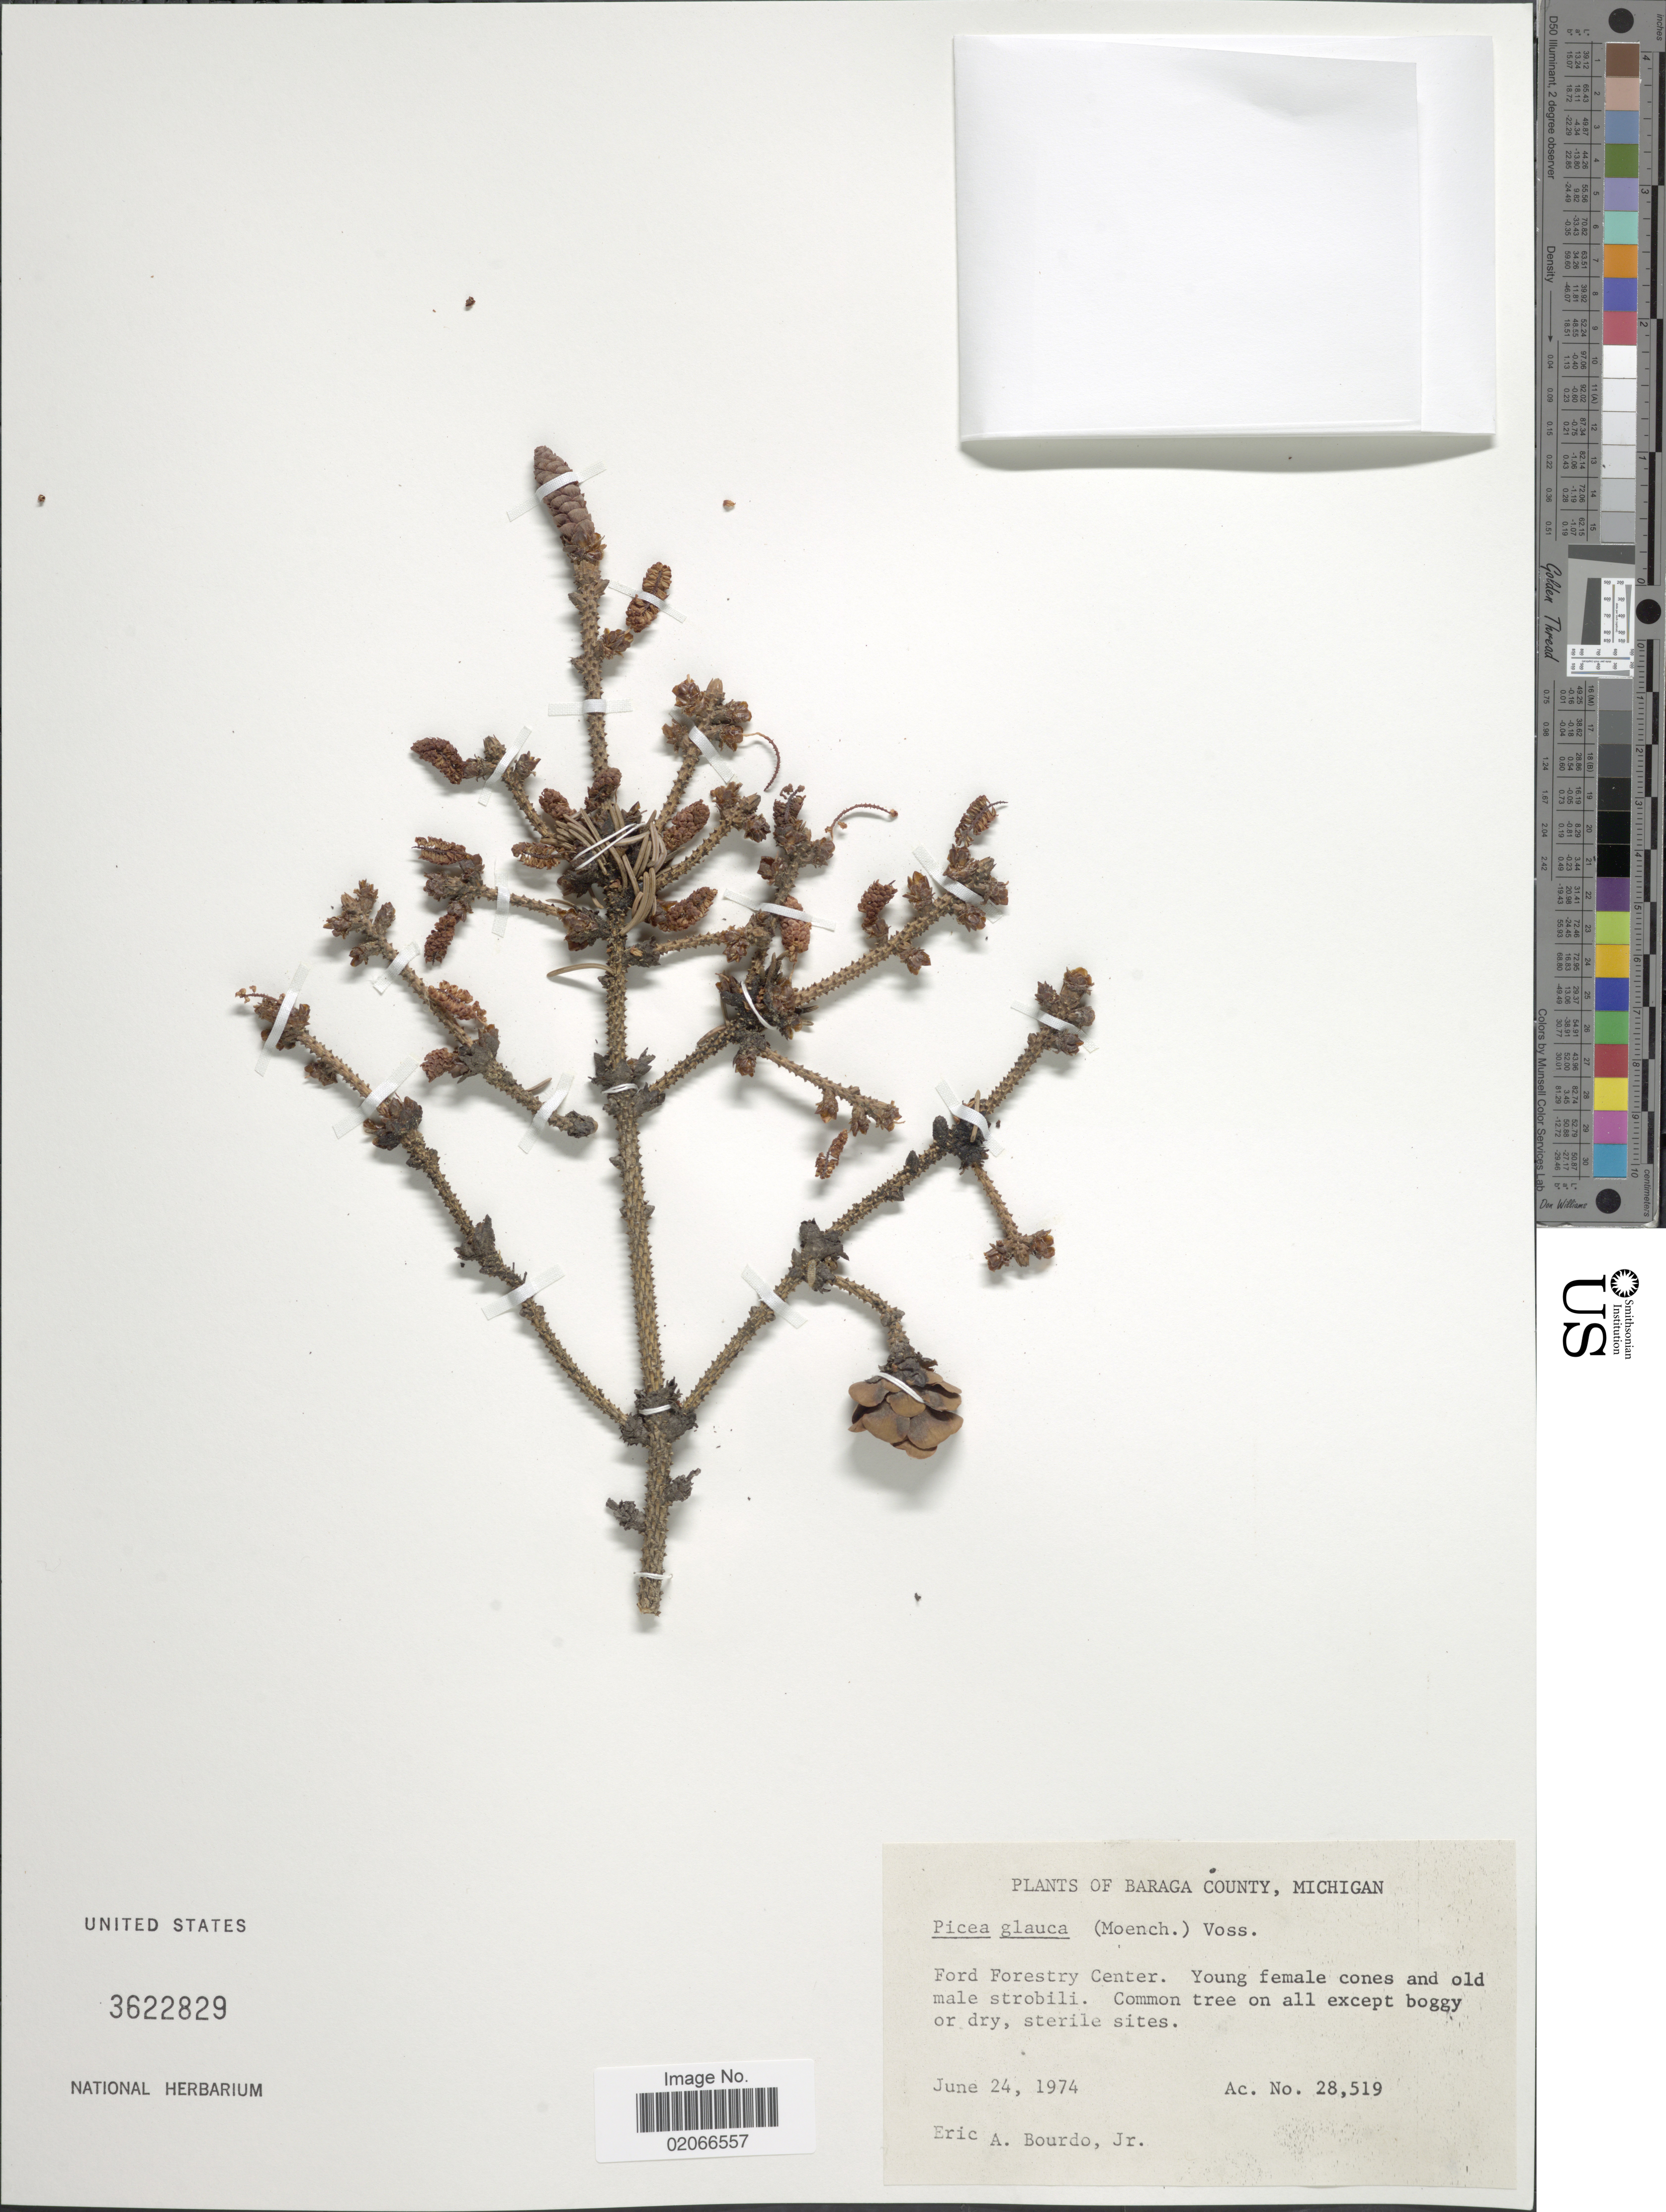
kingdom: Plantae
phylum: Tracheophyta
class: Pinopsida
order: Pinales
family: Pinaceae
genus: Picea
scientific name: Picea glauca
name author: (Moench) Voss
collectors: E. Bourdo Jr.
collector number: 28519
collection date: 1974-06-24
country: United States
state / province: Michigan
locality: Baraga County, Ford Forestry Center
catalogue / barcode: US 3622829